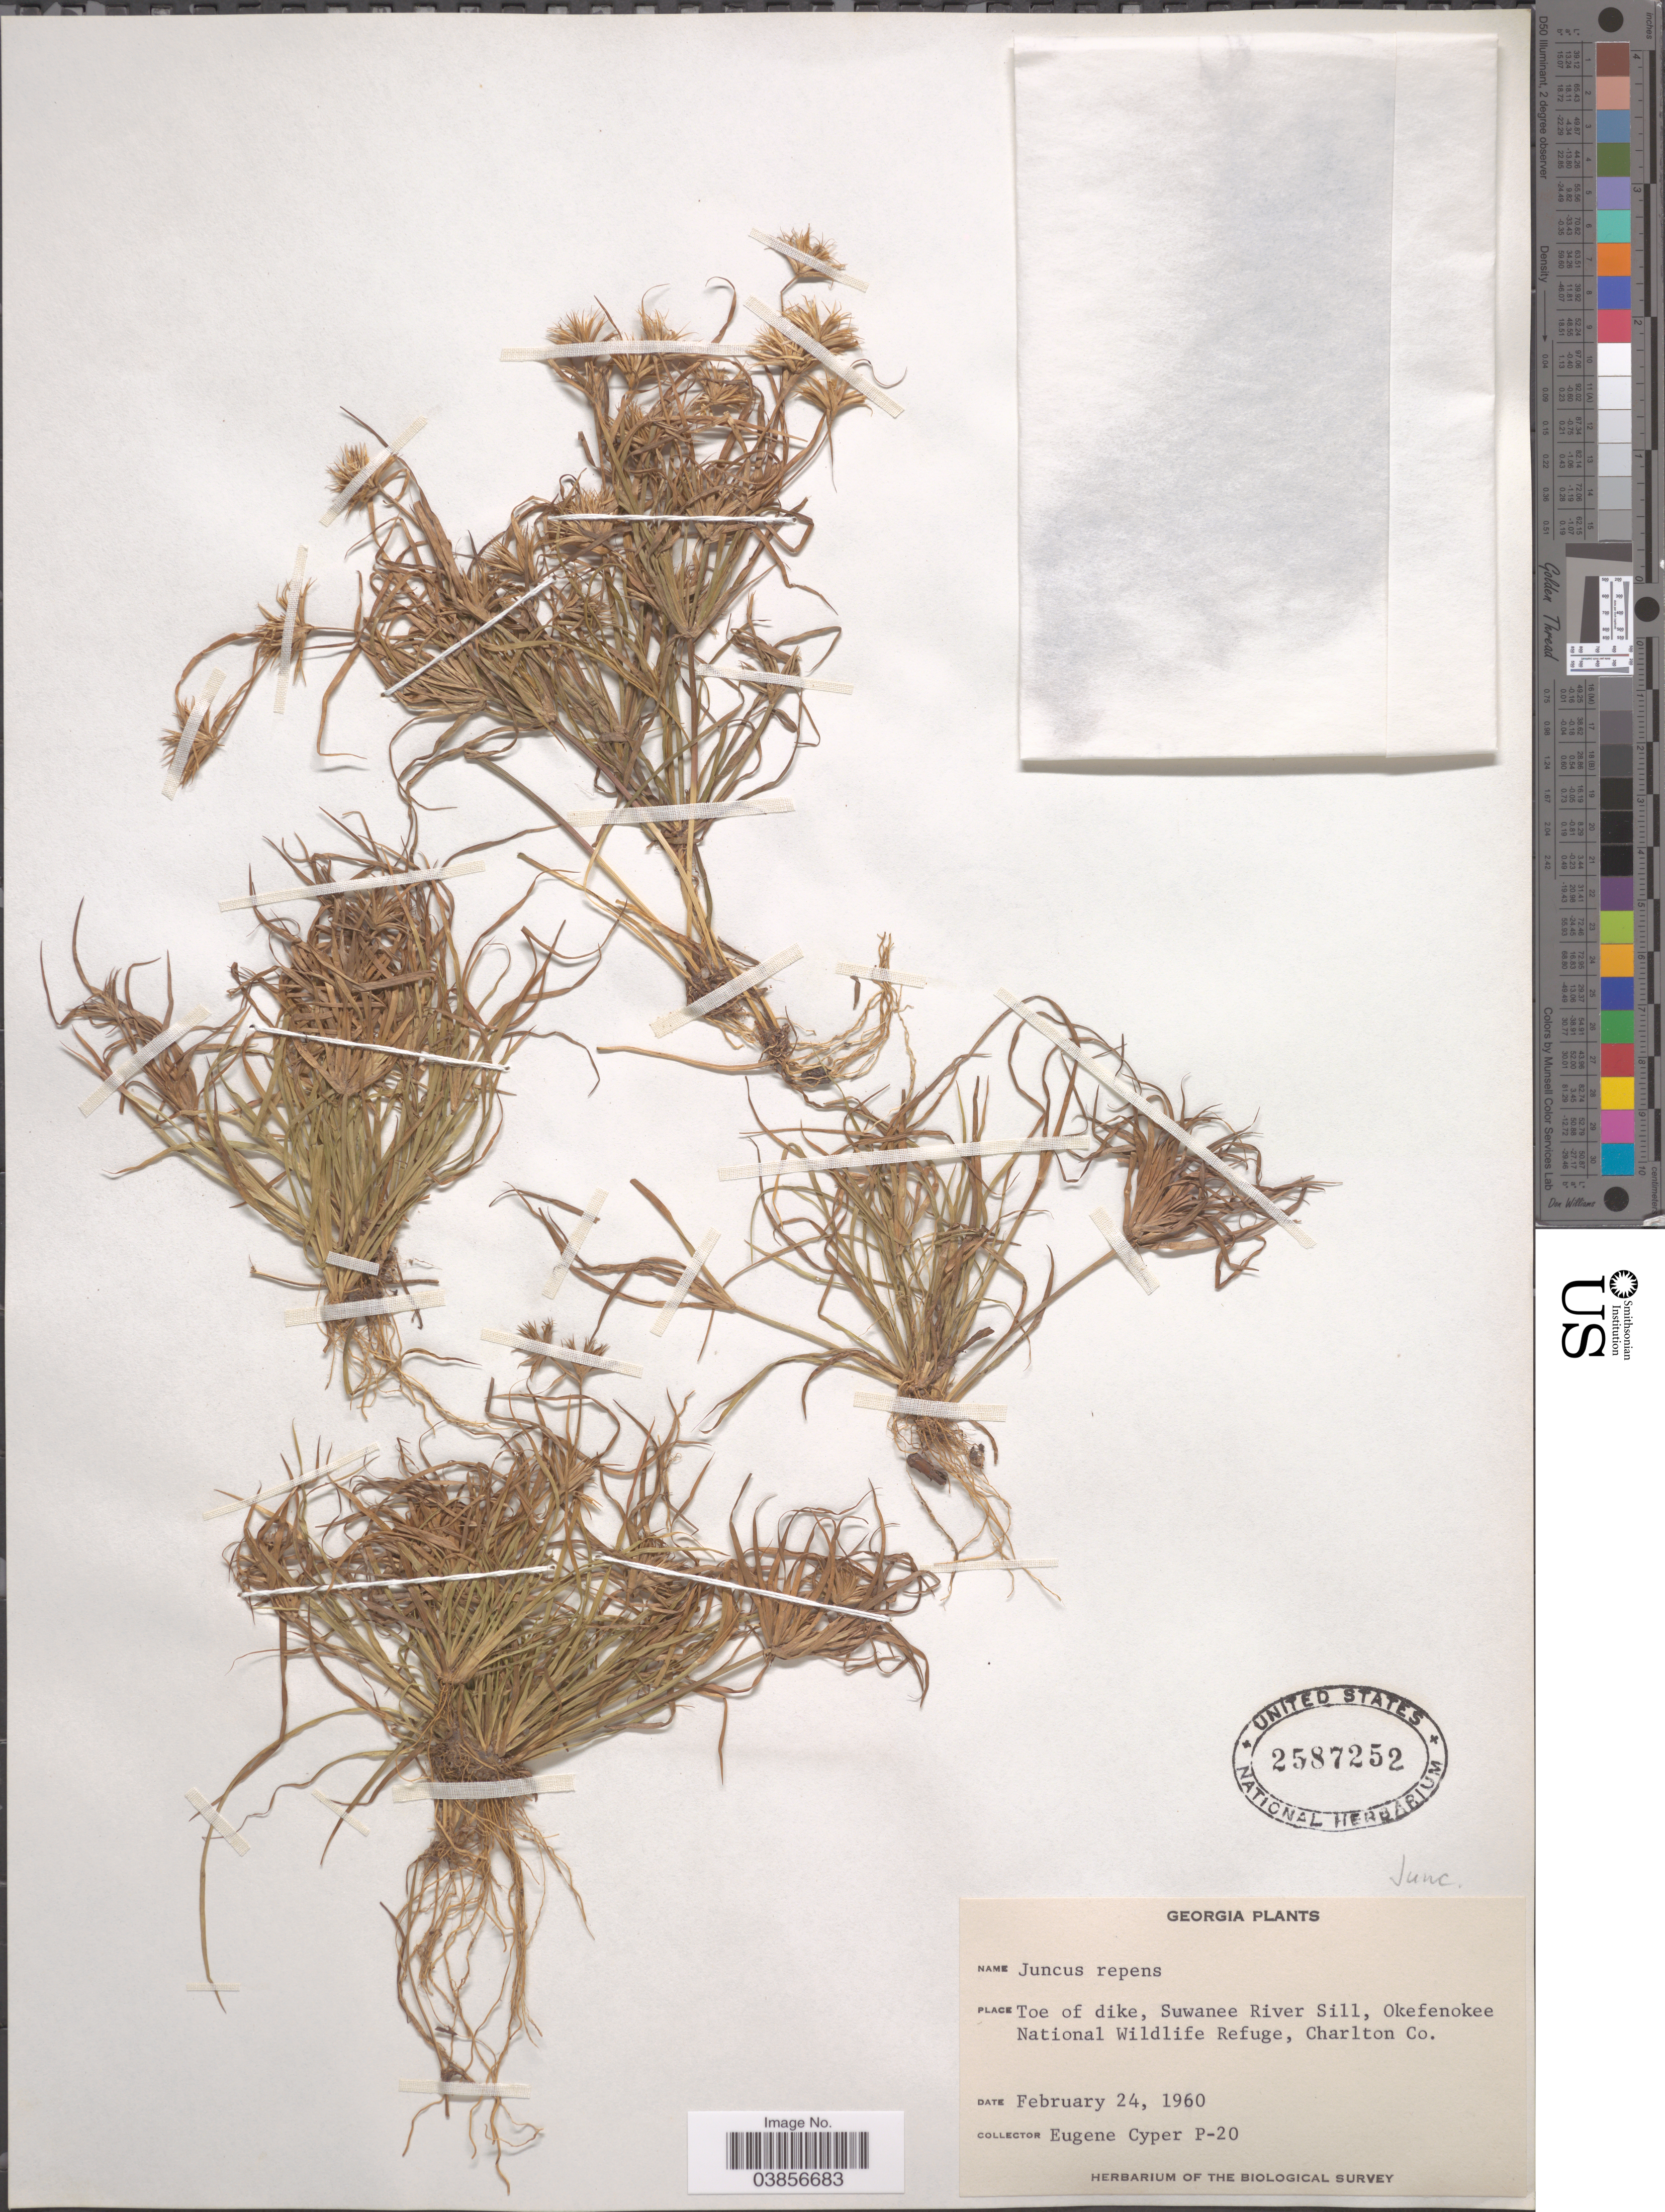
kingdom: Plantae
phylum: Tracheophyta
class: Liliopsida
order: Poales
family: Juncaceae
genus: Juncus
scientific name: Juncus repens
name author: Michx.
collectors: E. Cypert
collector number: P-20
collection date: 1960-02-24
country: United States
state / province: Georgia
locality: Toe of dike, Suwanee River Sill, Okefenokee National Wildlife Refuge, Charlton Co.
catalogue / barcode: US 2587252